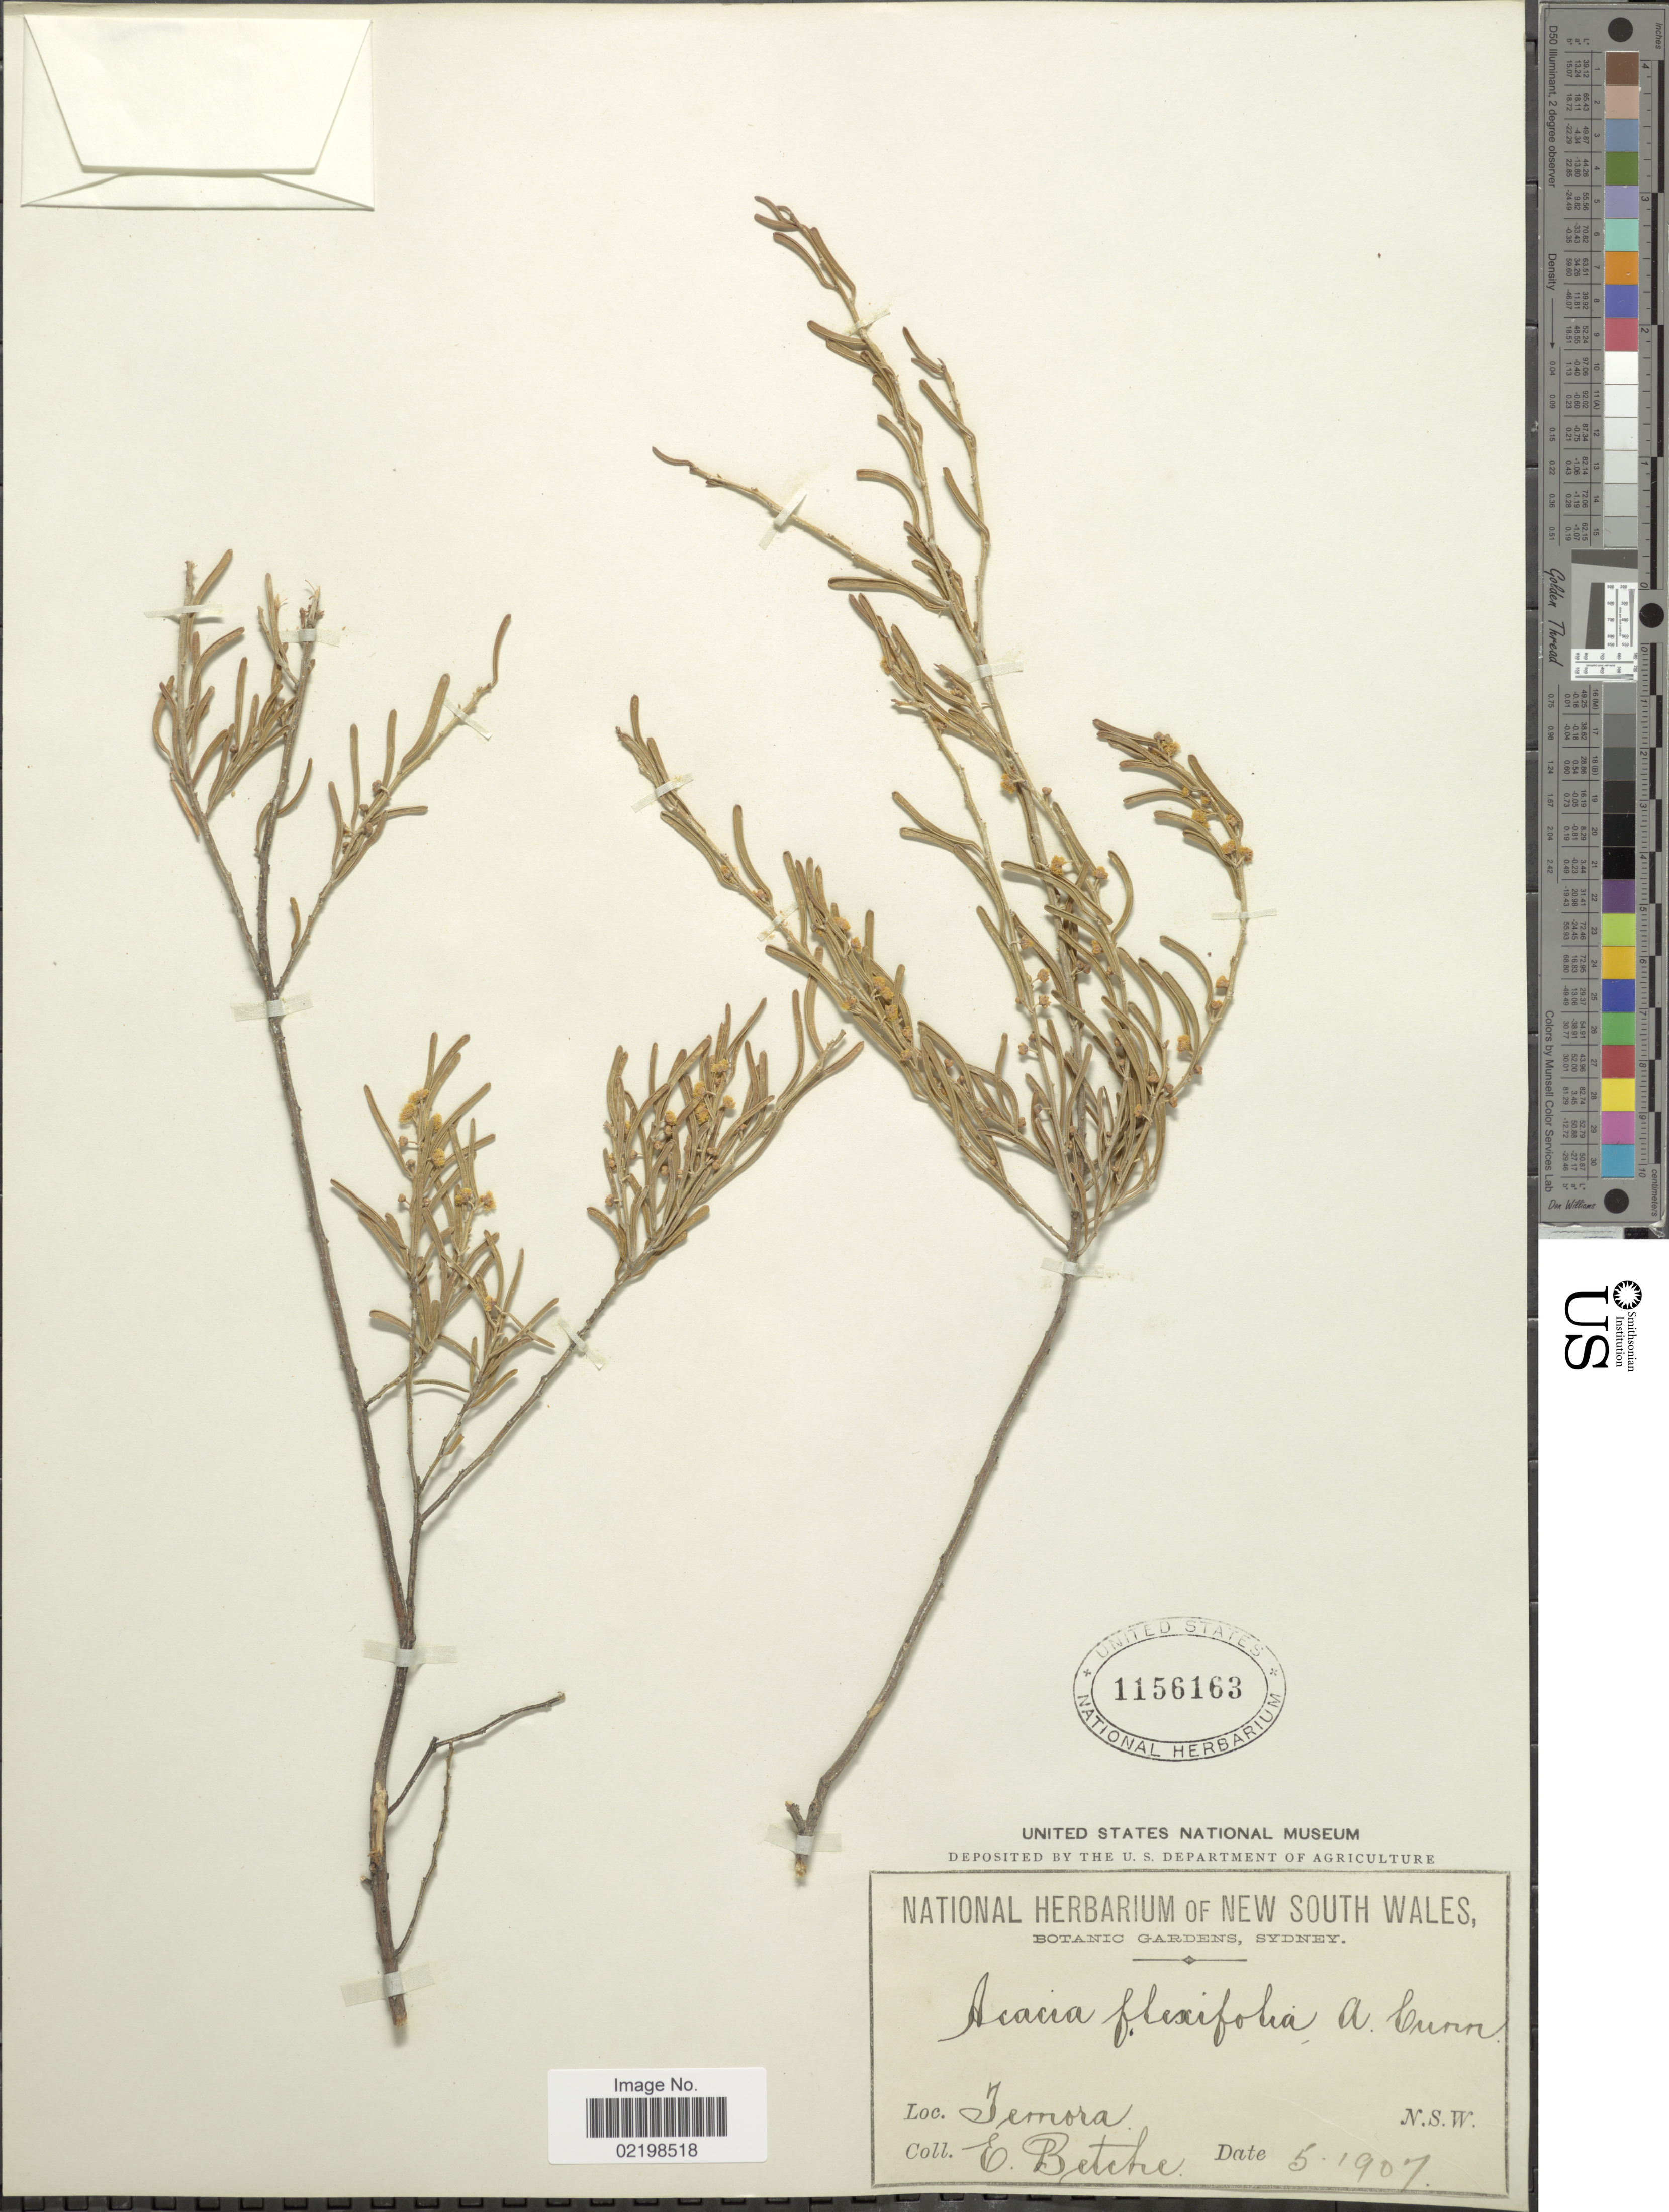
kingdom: Plantae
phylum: Tracheophyta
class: Magnoliopsida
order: Fabales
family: Fabaceae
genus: Acacia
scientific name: Acacia flexifolia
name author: A. Cunn. ex Benth.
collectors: E. Betche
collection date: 1907-05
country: Australia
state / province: New South Wales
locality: Temora, N.S.W.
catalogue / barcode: US 1156163